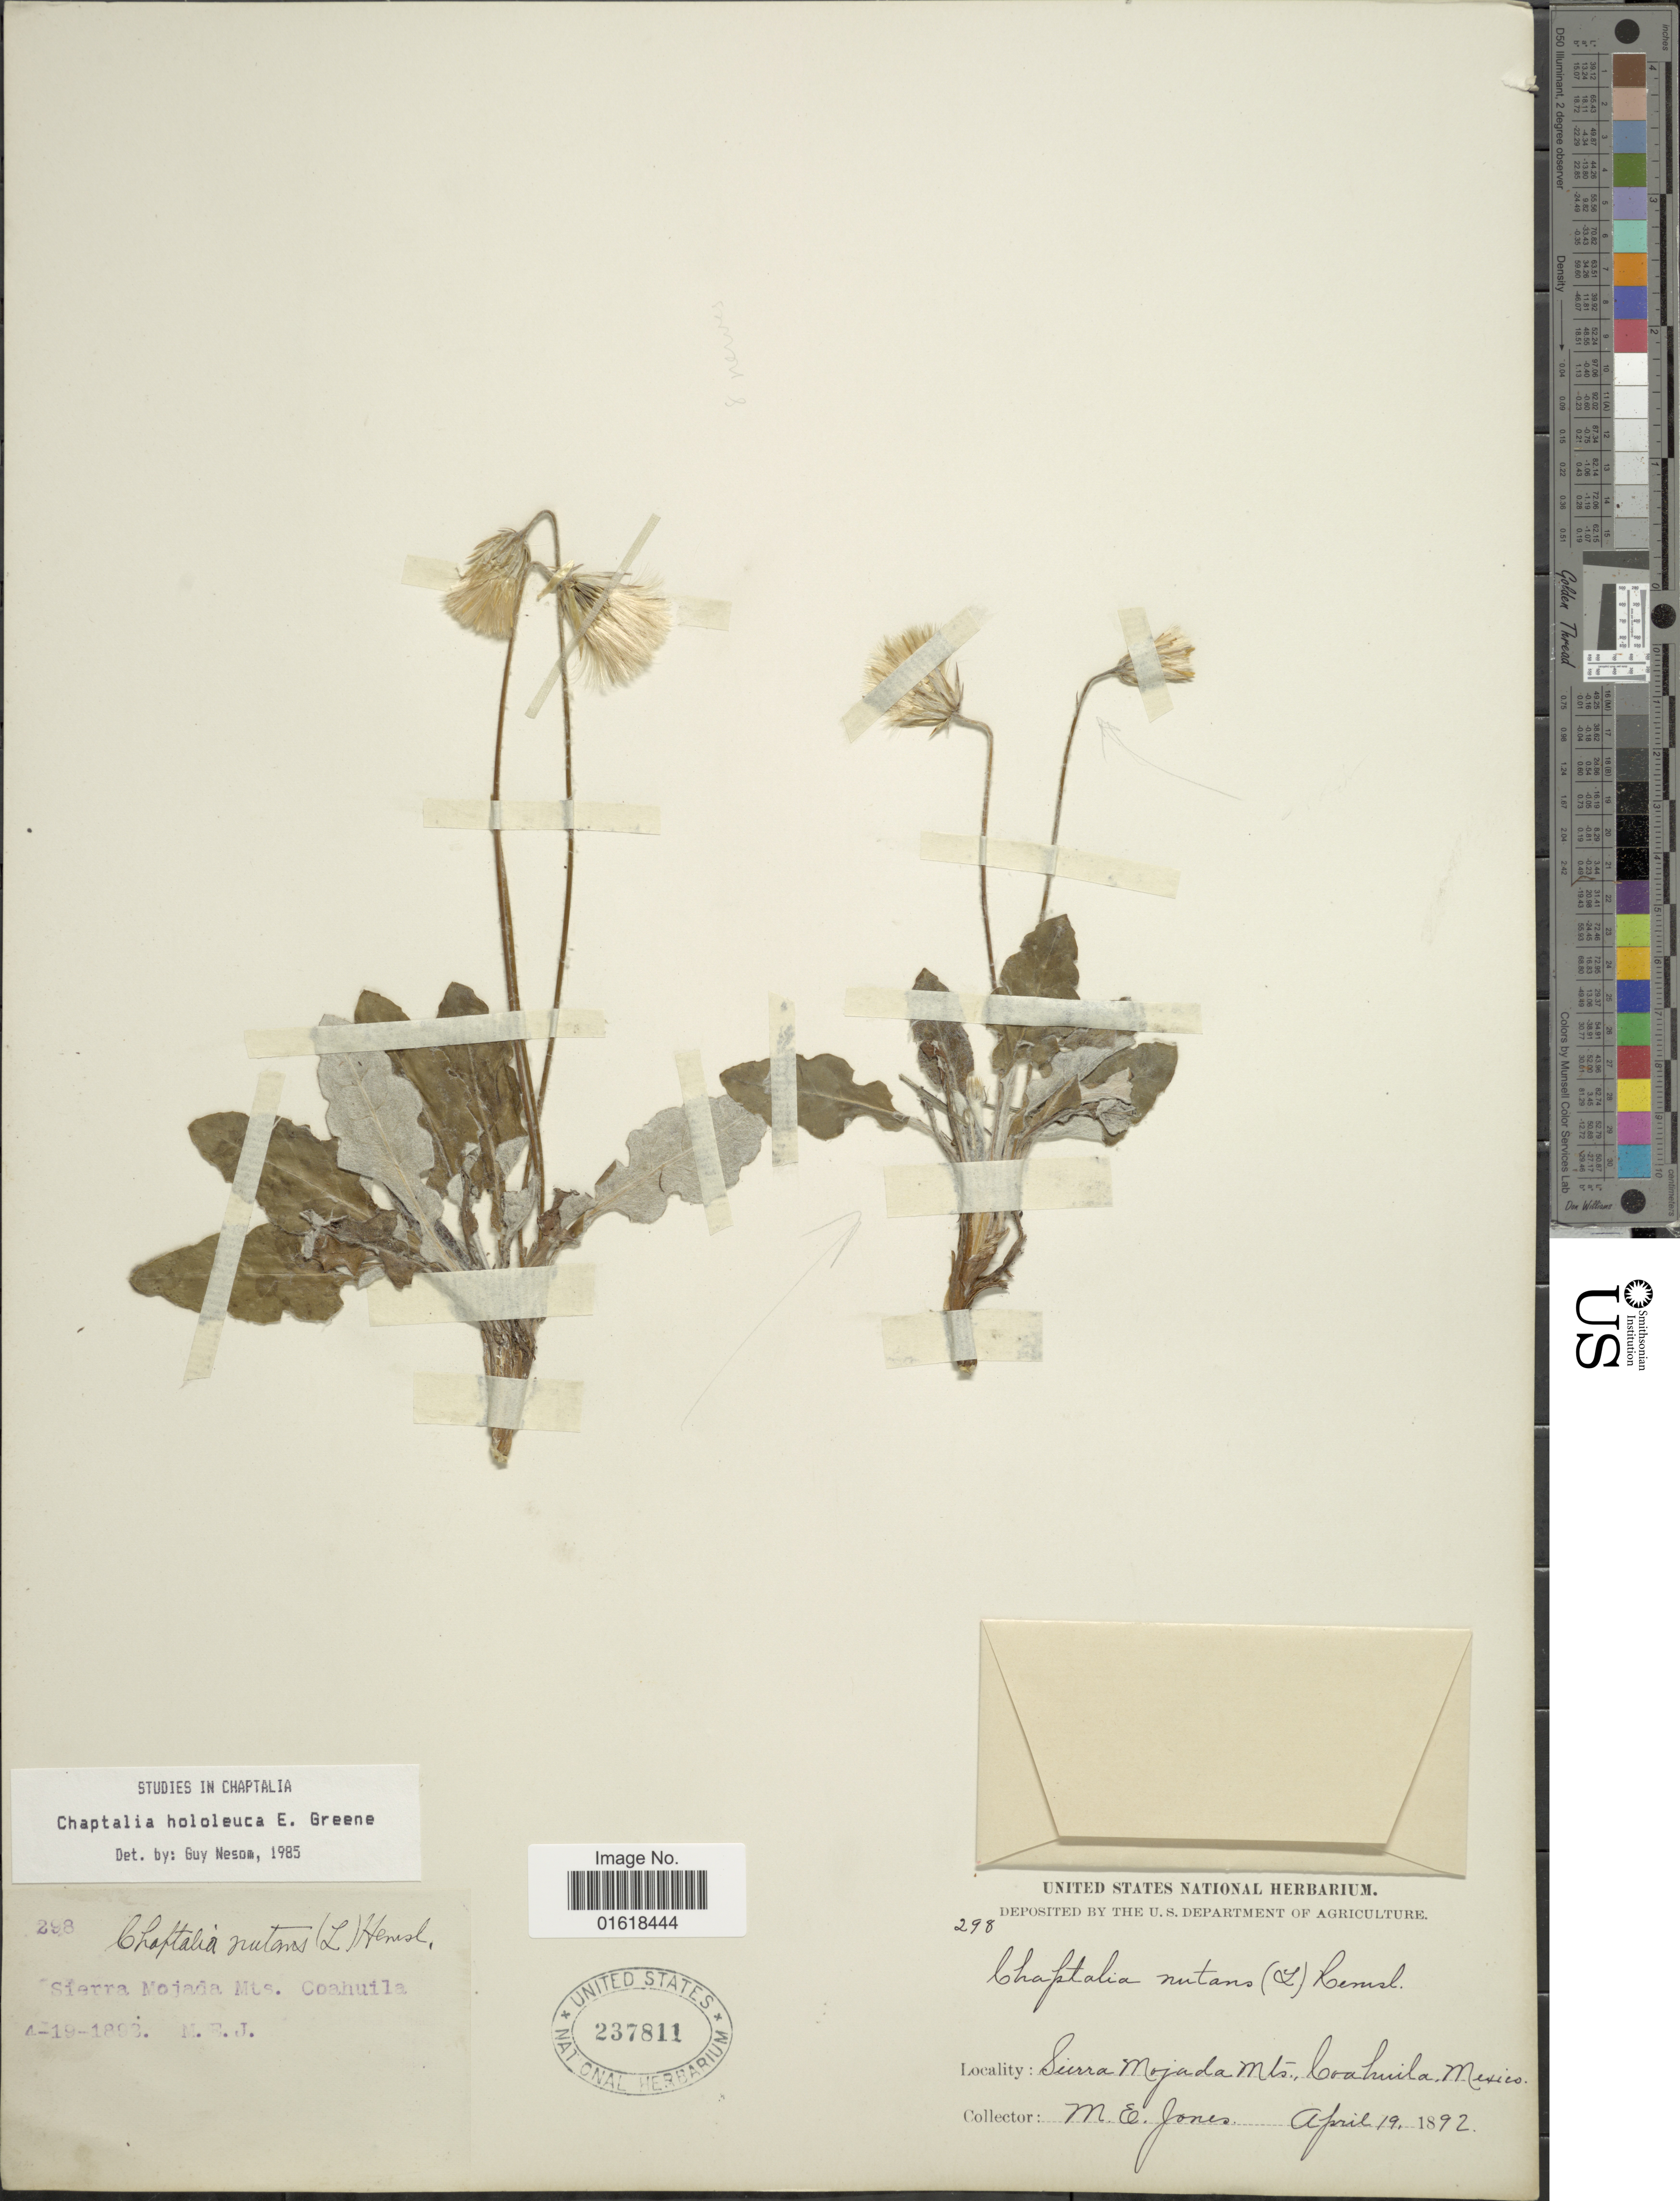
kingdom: Plantae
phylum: Tracheophyta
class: Magnoliopsida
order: Asterales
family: Asteraceae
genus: Chaptalia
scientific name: Chaptalia hololeuca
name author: Greene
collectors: M. E. Jones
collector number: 298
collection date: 1892-04-19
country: Mexico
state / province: Coahuila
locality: Sierra Mojada Mts.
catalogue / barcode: US 237811